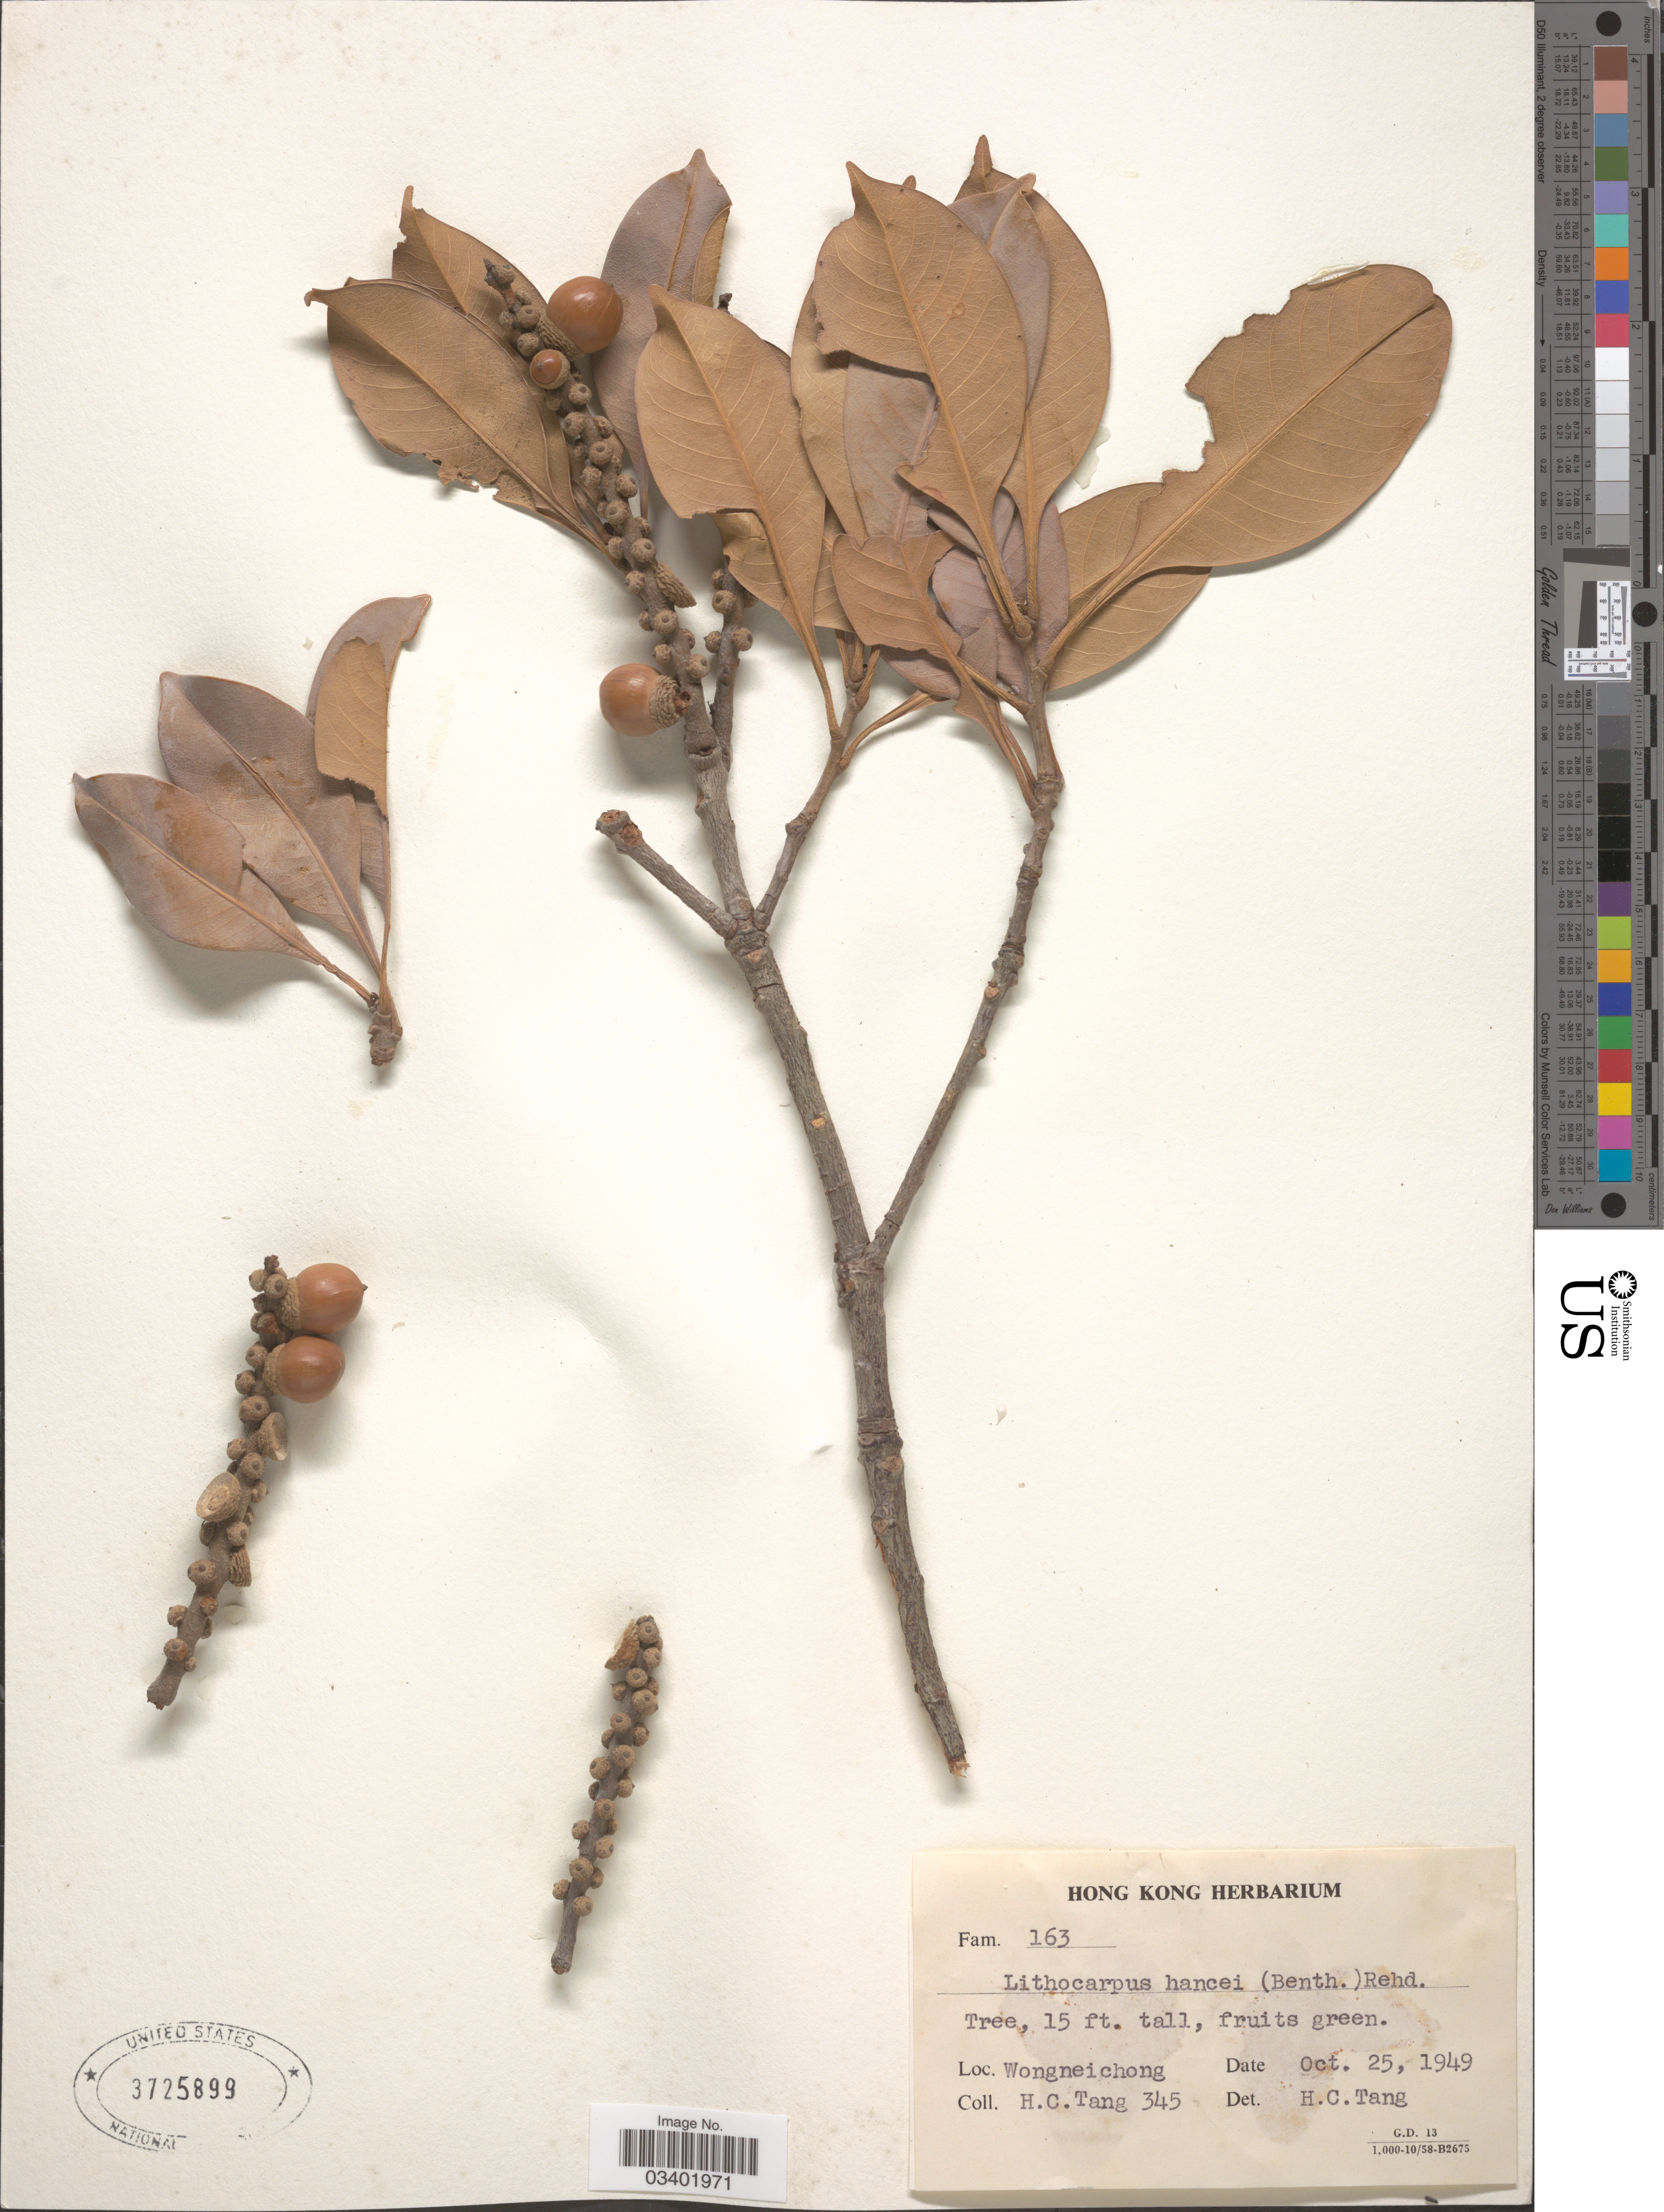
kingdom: Plantae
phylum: Tracheophyta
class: Magnoliopsida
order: Fagales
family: Fagaceae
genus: Lithocarpus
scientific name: Lithocarpus hancei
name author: (Benth.) Rehder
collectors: H. Tang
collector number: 345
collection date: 1949-10-25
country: China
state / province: Hong Kong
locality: Wongneichong.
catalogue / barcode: US 3725899